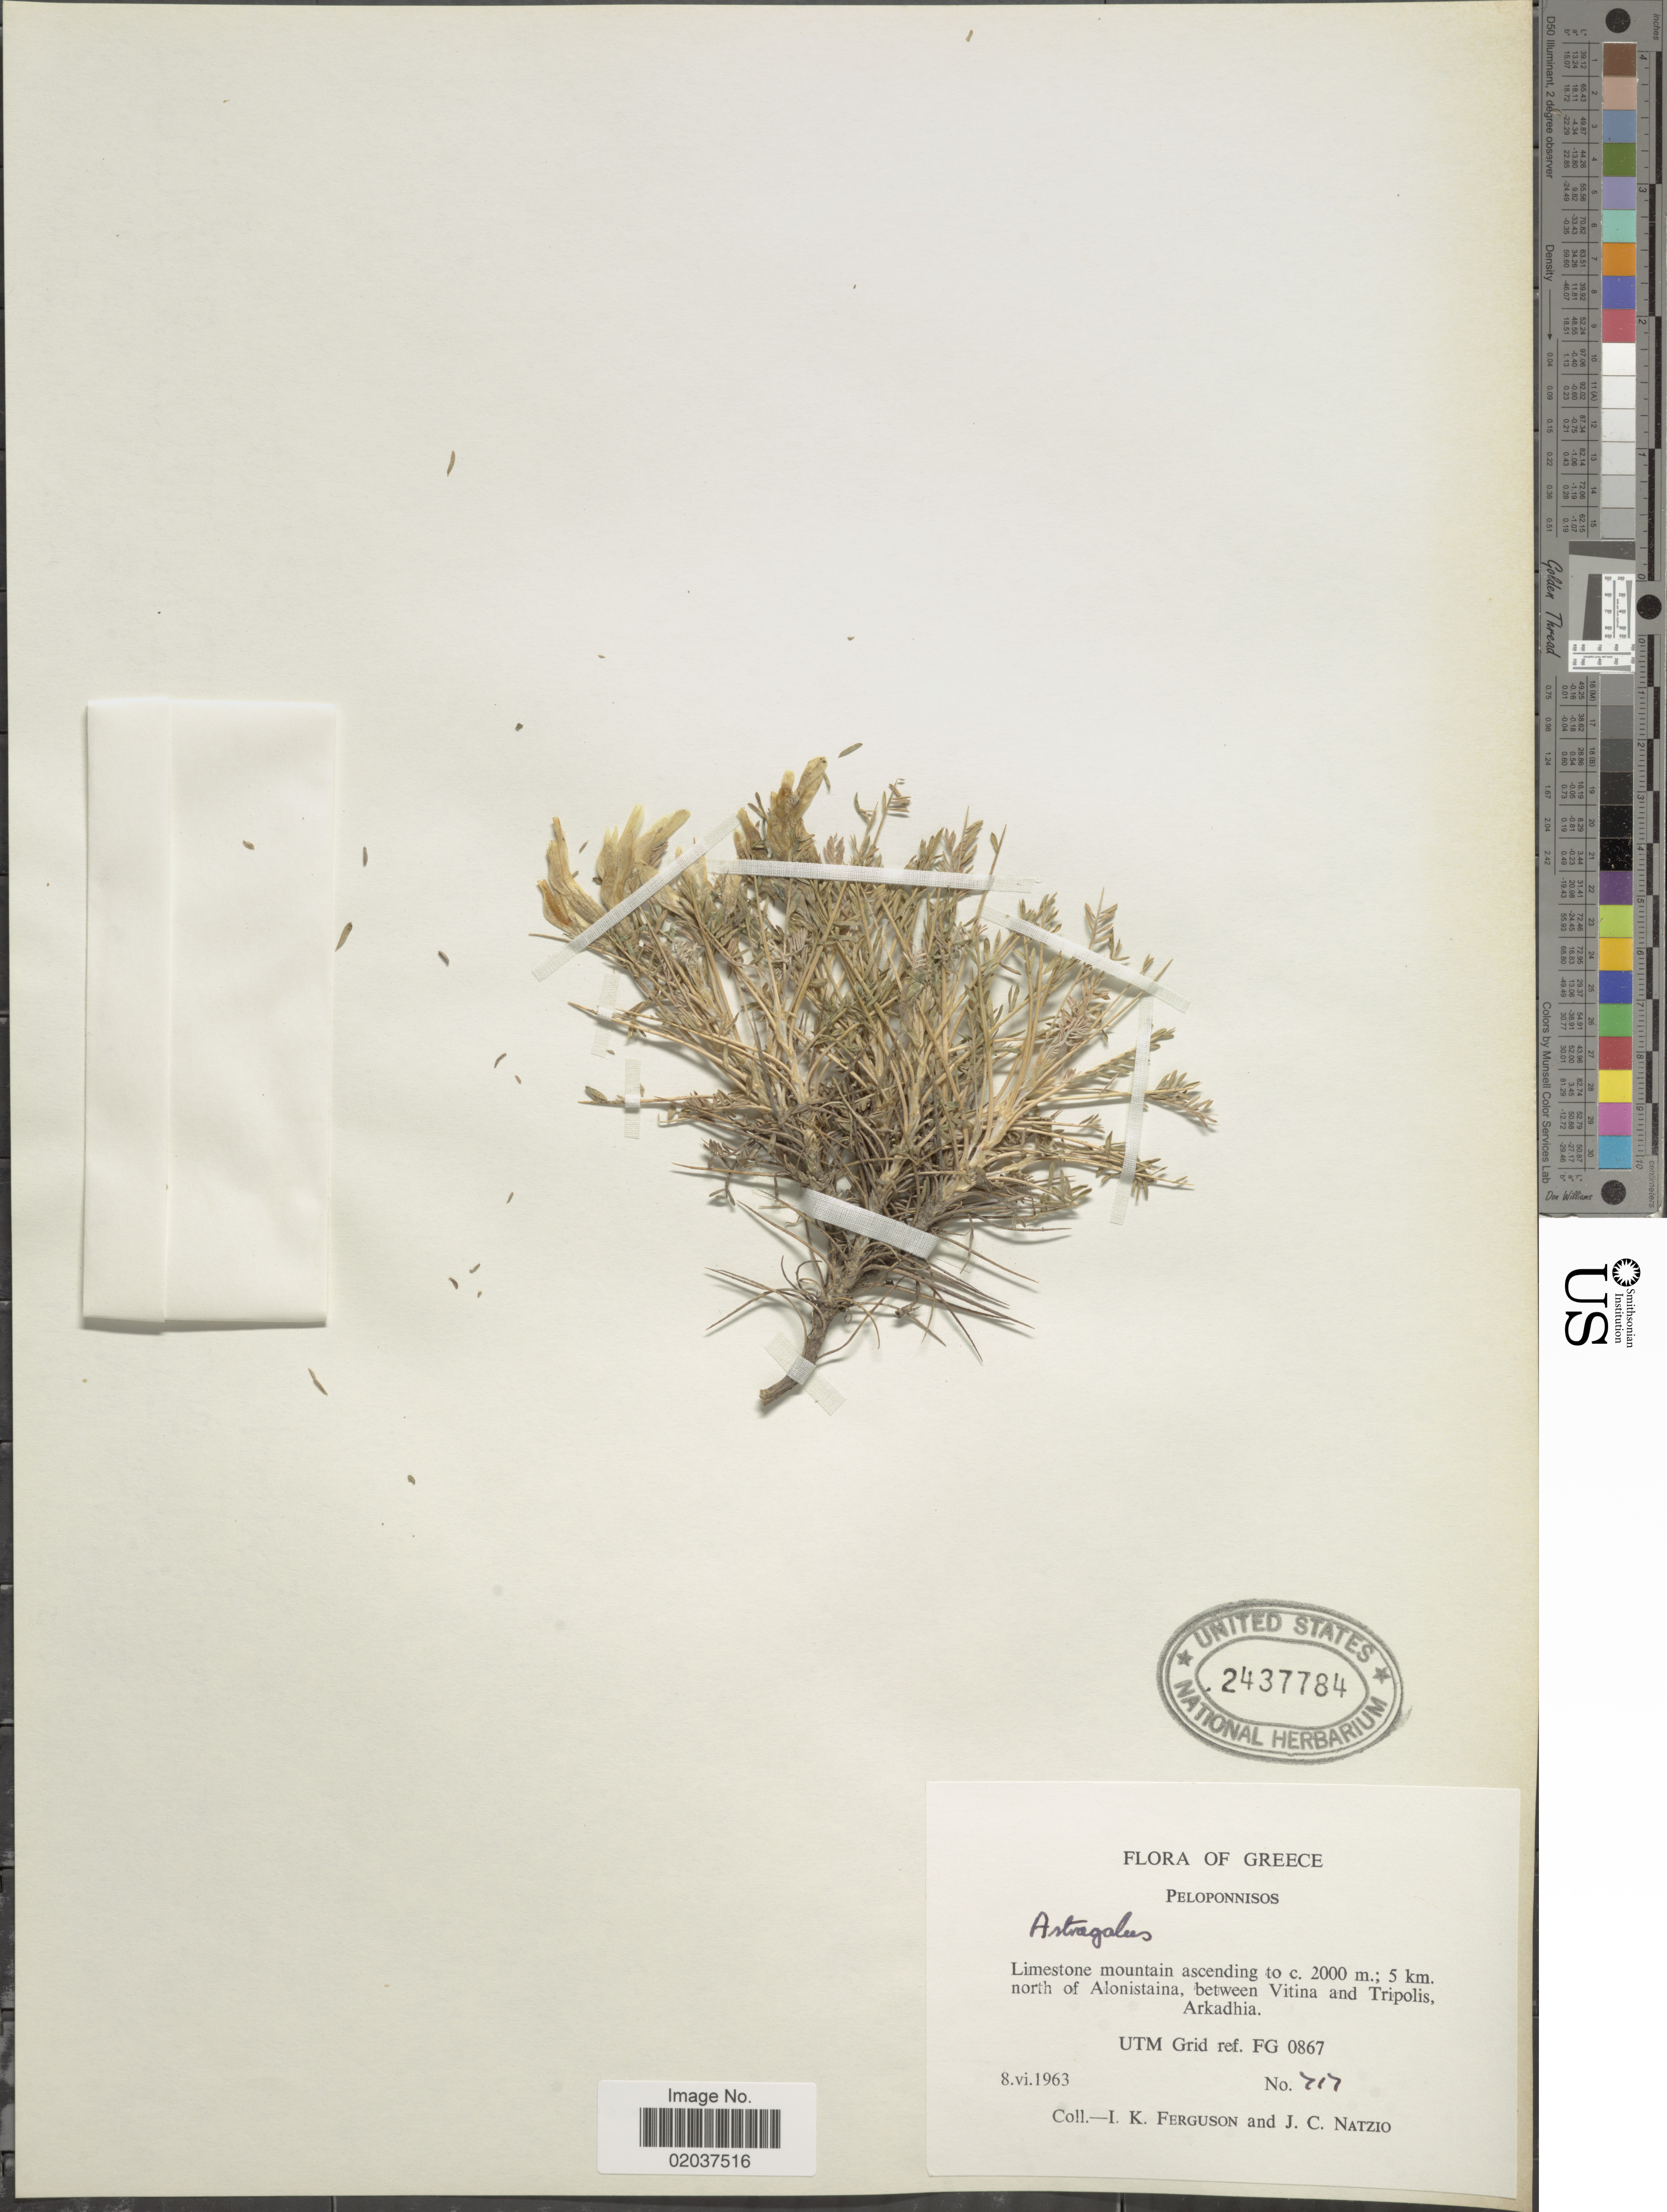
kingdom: Plantae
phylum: Tracheophyta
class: Magnoliopsida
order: Fabales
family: Fabaceae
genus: Astragalus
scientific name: Astragalus sp.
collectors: I. K. Ferguson & J. Natzio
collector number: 717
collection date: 1963-06-08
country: Greece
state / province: Peloponnese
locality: Peloponnisos, 5 km north of Alonistaina, between Vitina and Tripolis Arkadhia UTM Grid REf FG 0867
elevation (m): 2000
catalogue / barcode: US 2437784